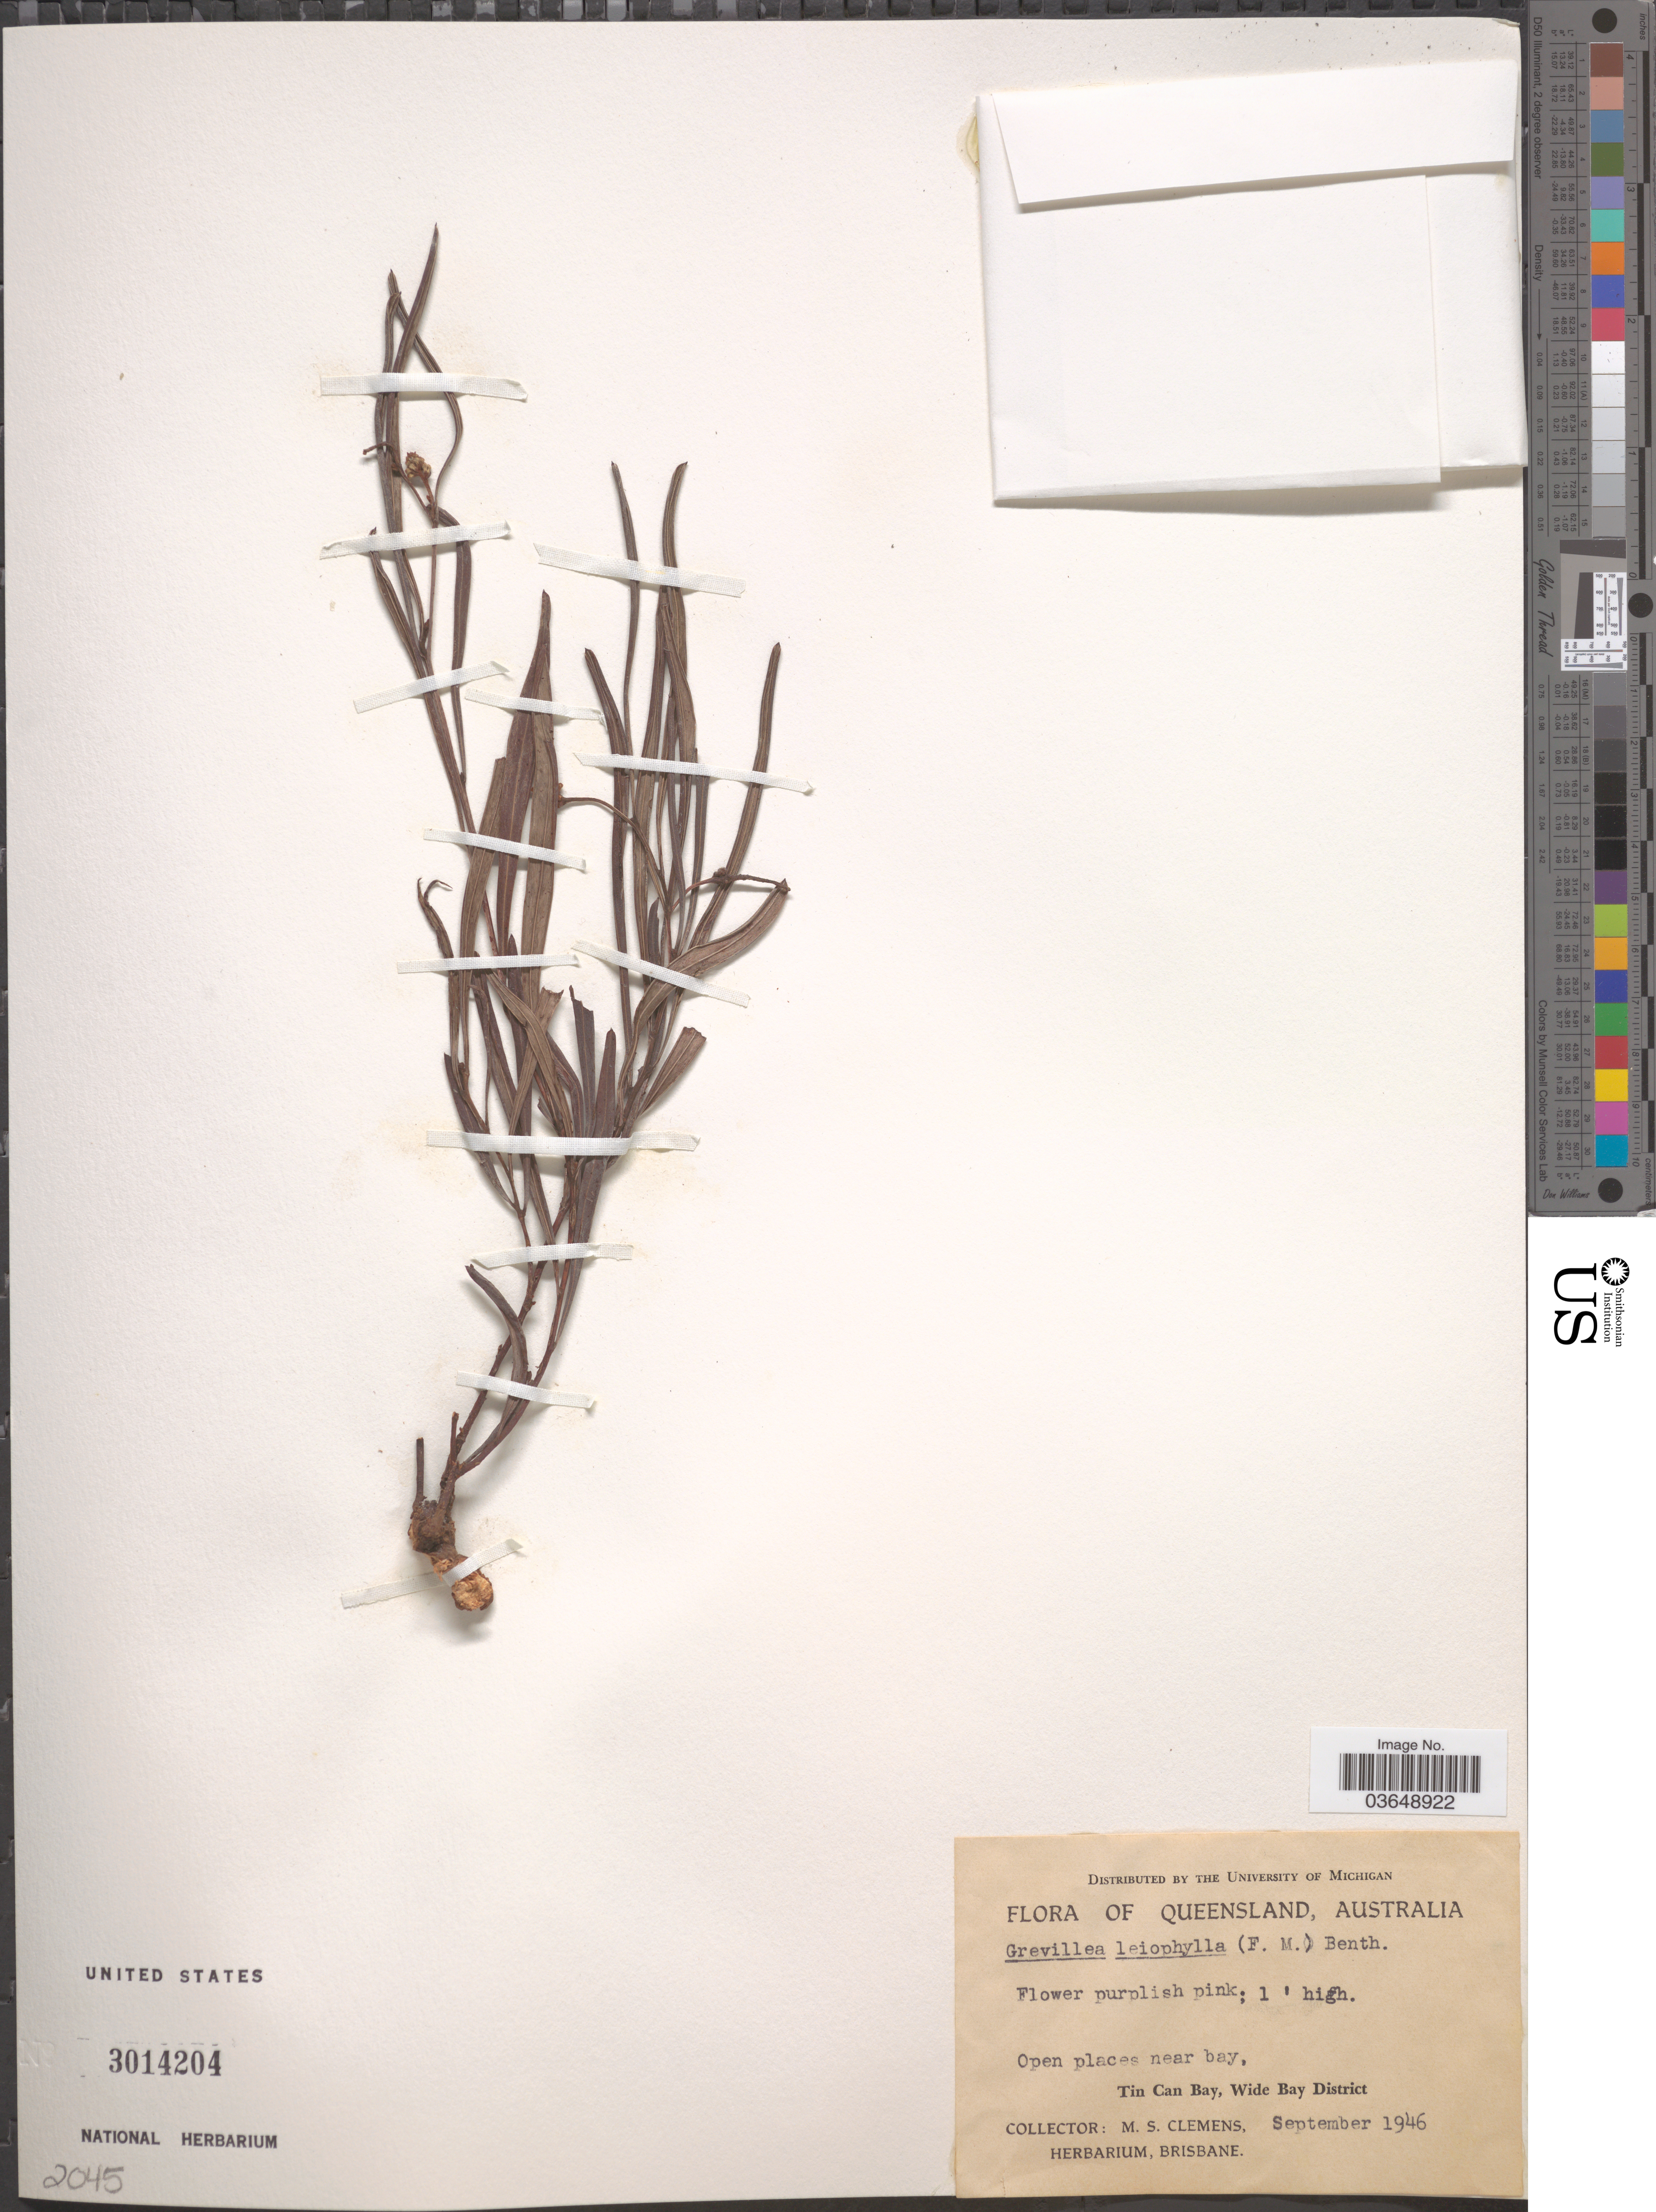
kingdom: Plantae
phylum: Tracheophyta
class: Magnoliopsida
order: Proteales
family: Proteaceae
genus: Grevillea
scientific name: Grevillea leiophylla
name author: F. Muell. ex Benth.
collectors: M. S. Clemens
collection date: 1946-09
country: Australia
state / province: Queensland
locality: Open places near bay, Tin Can Bay, Wide Bay District.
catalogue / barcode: US 3014204